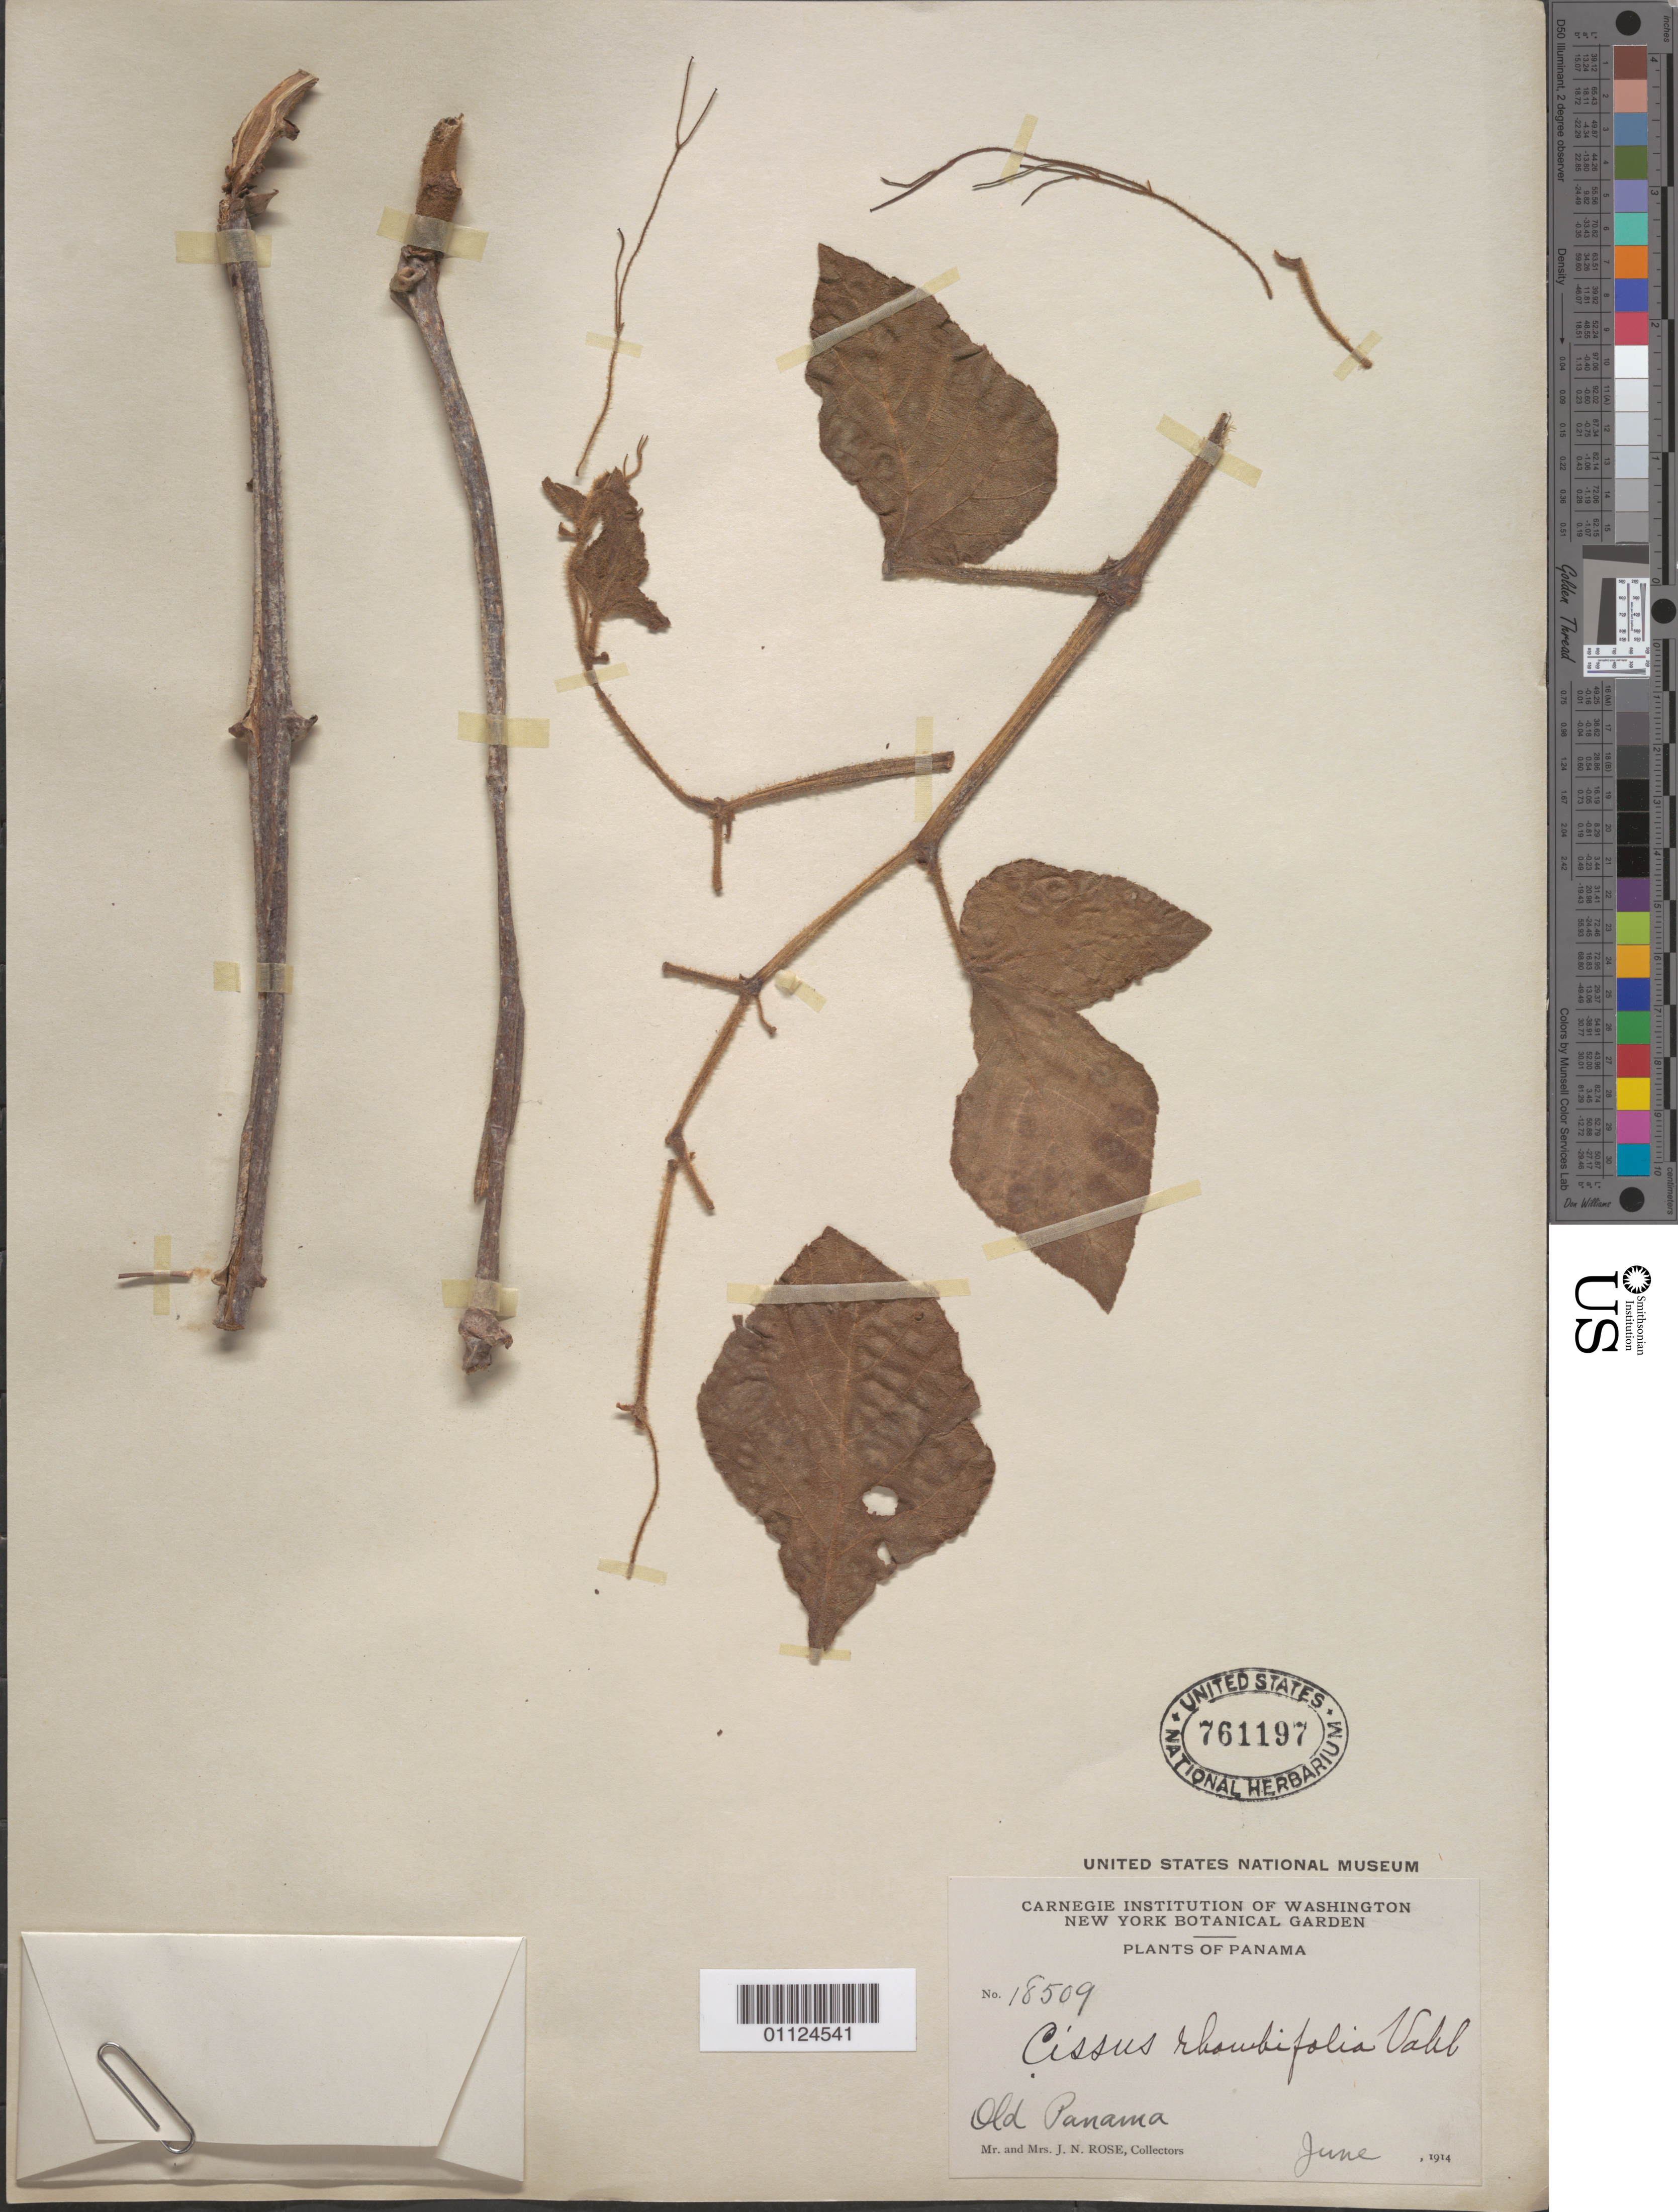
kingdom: Plantae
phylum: Tracheophyta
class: Magnoliopsida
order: Vitales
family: Vitaceae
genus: Cissus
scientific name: Cissus rhombifolia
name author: Vahl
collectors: J. N. Rose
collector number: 18509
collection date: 1914-06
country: Panama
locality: Old Panama.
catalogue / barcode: US 761197